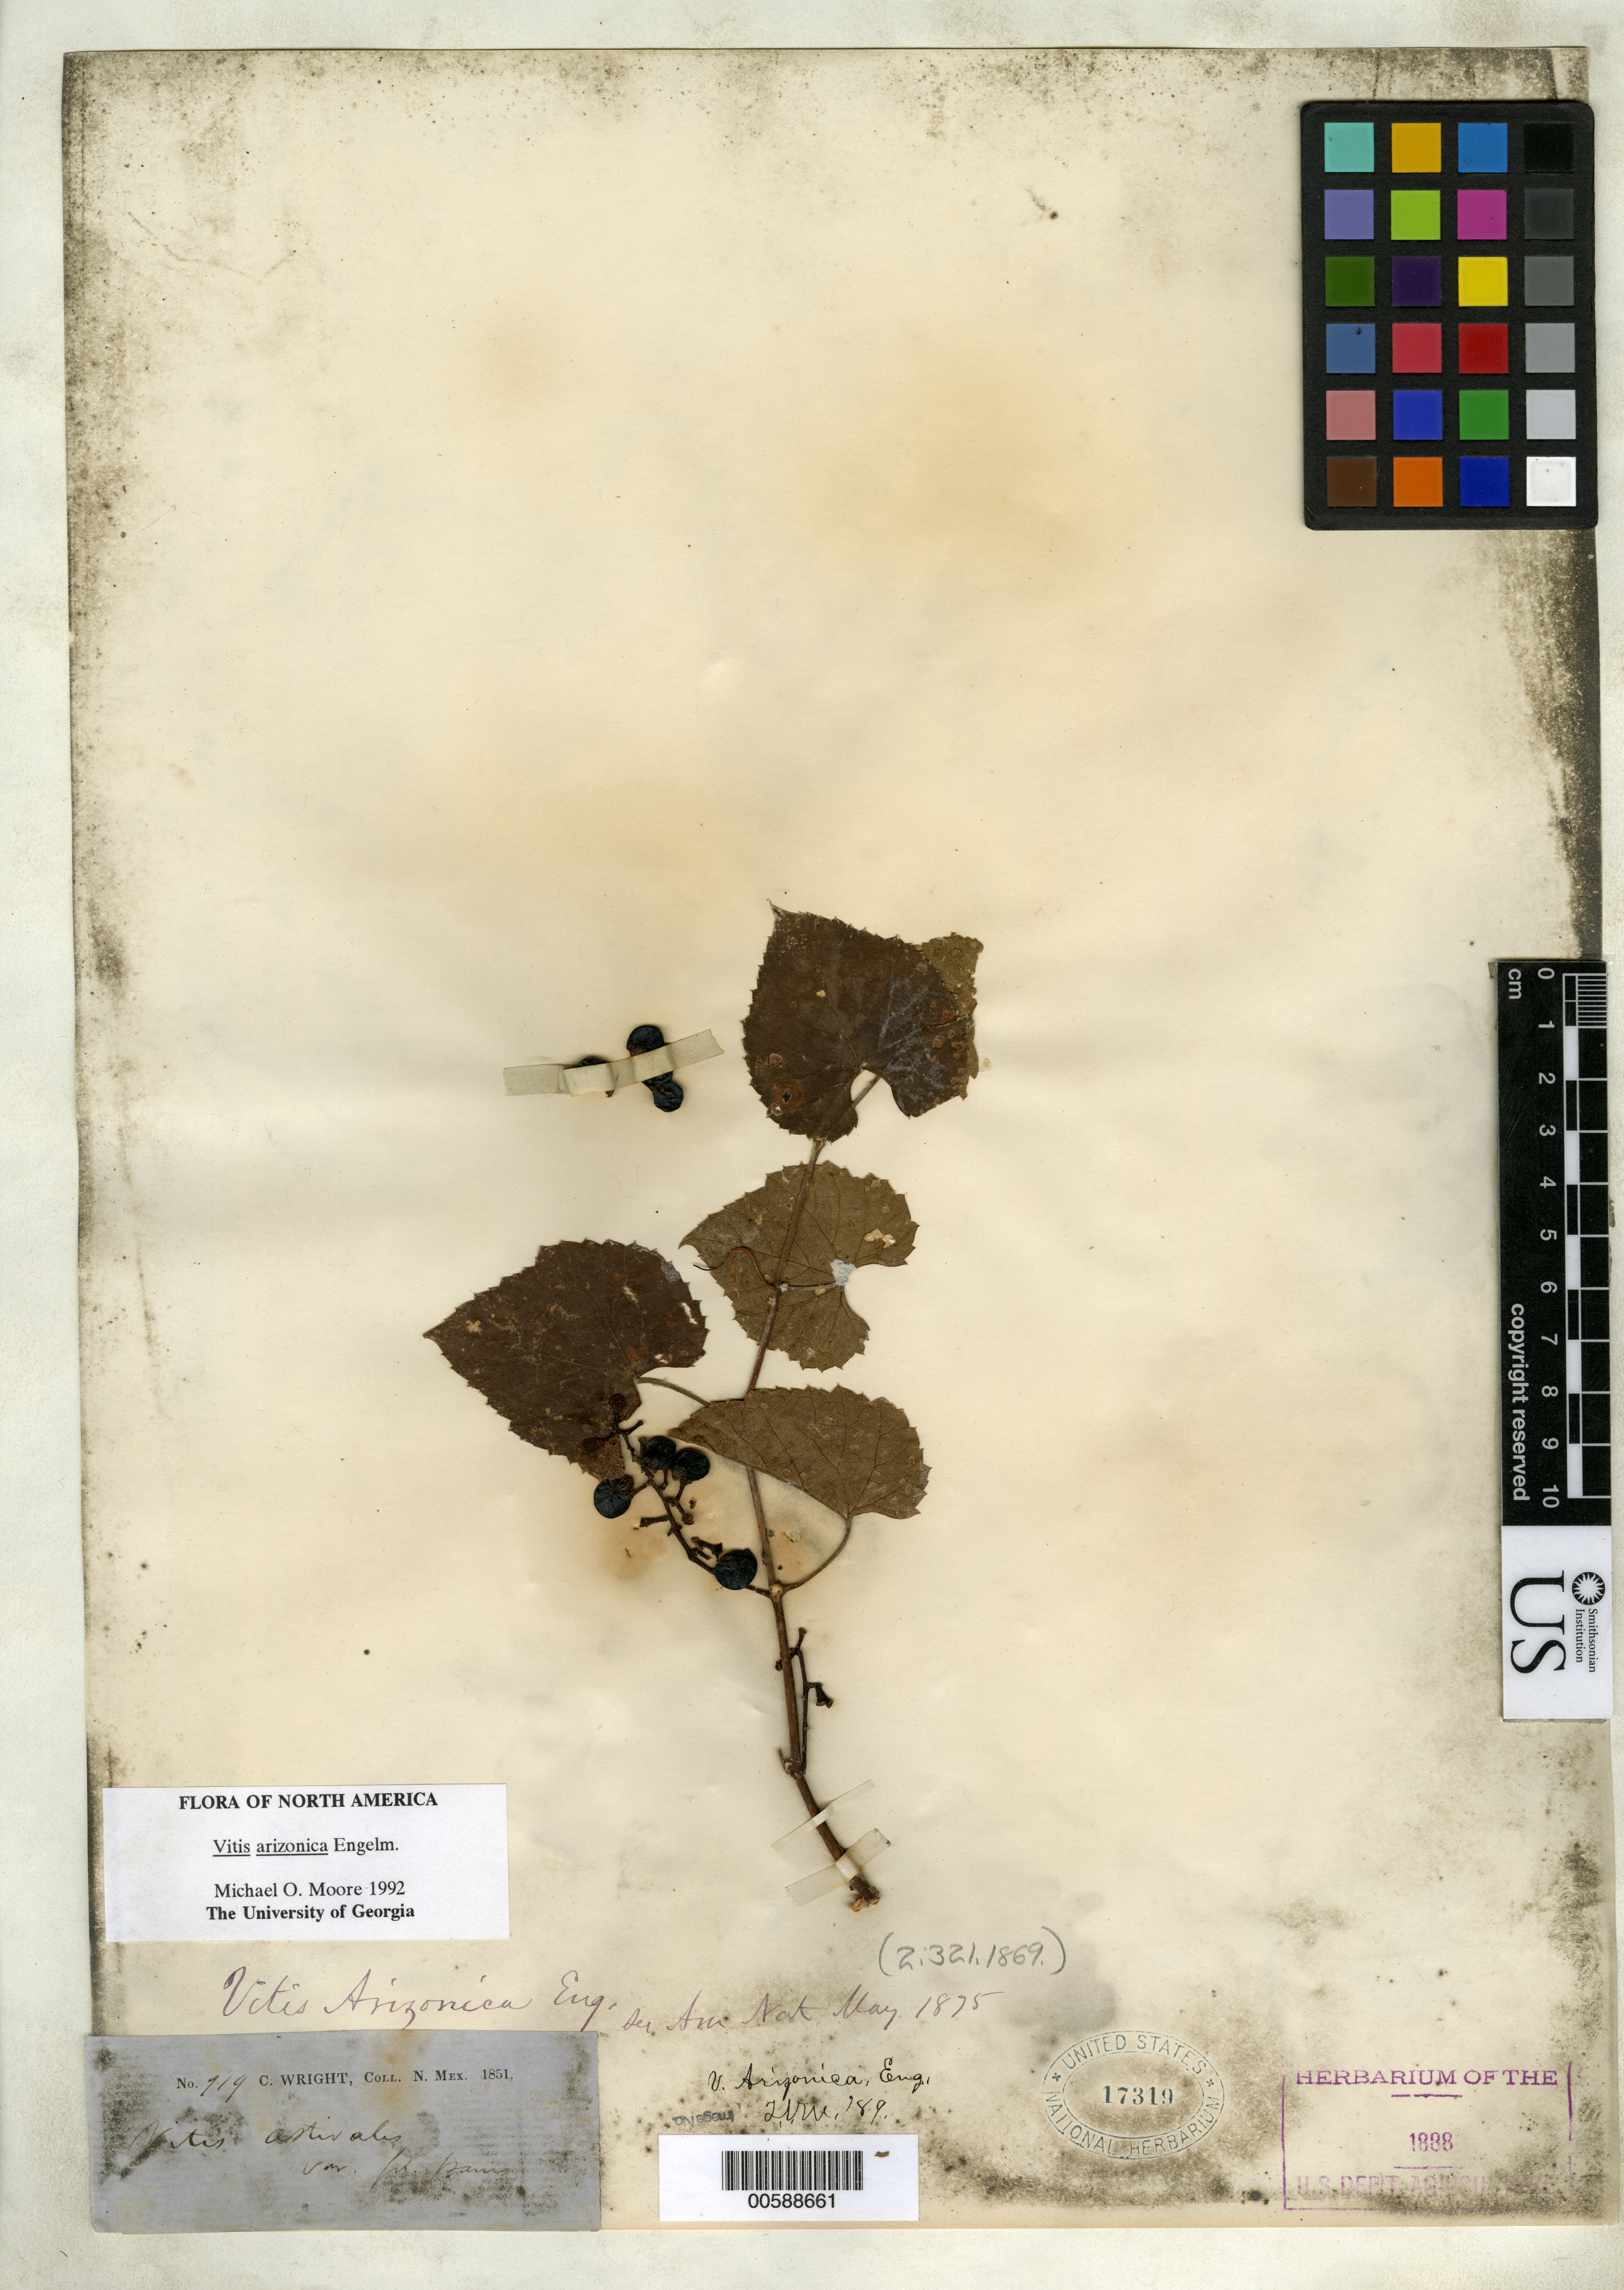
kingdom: Plantae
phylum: Tracheophyta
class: Magnoliopsida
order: Vitales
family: Vitaceae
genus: Vitis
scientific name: Vitis arizonica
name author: Engelm.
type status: Isosyntype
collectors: C. Wright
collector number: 919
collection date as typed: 1851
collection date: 1851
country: United States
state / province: New Mexico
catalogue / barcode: US 17319